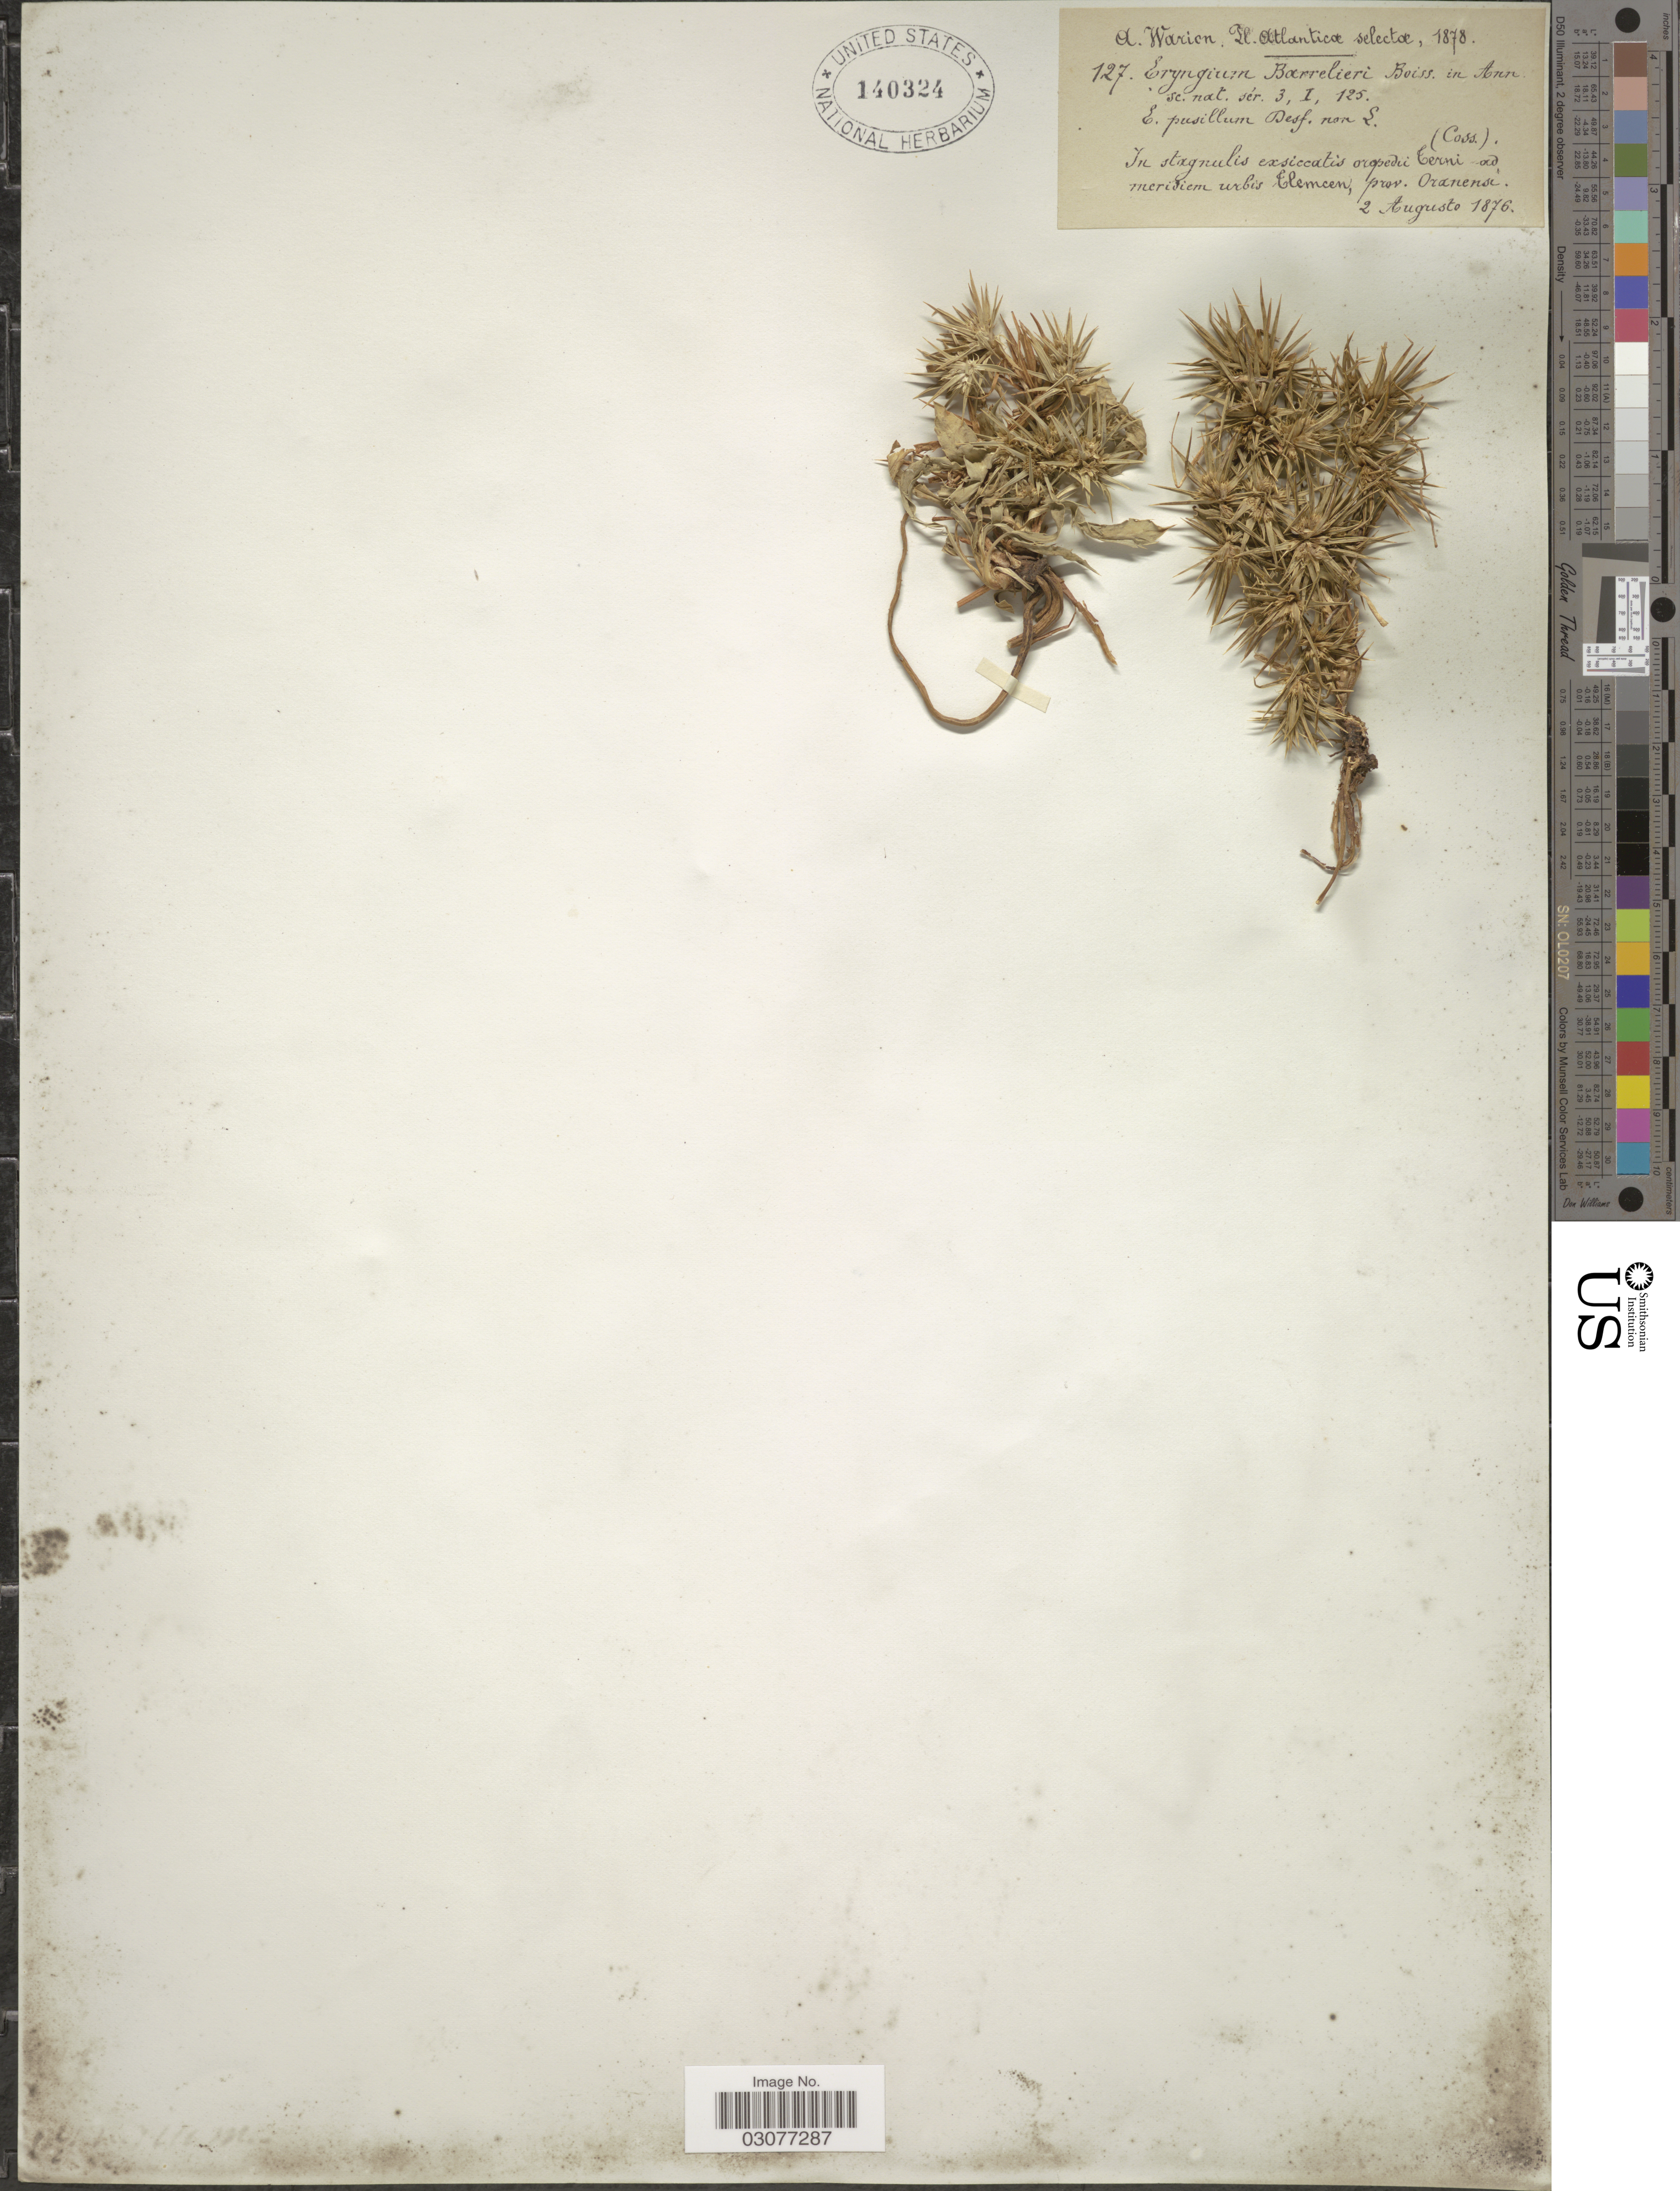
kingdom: Plantae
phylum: Tracheophyta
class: Magnoliopsida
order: Apiales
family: Apiaceae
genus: Eryngium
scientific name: Eryngium barrelieri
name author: Boiss.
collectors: A. Warion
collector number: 127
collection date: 1876-08-02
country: Algeria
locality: In stagnulis exsiccatis oropedu Cerni ad meridiem urbis Clemcen, prov. Oranense.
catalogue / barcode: US 140324